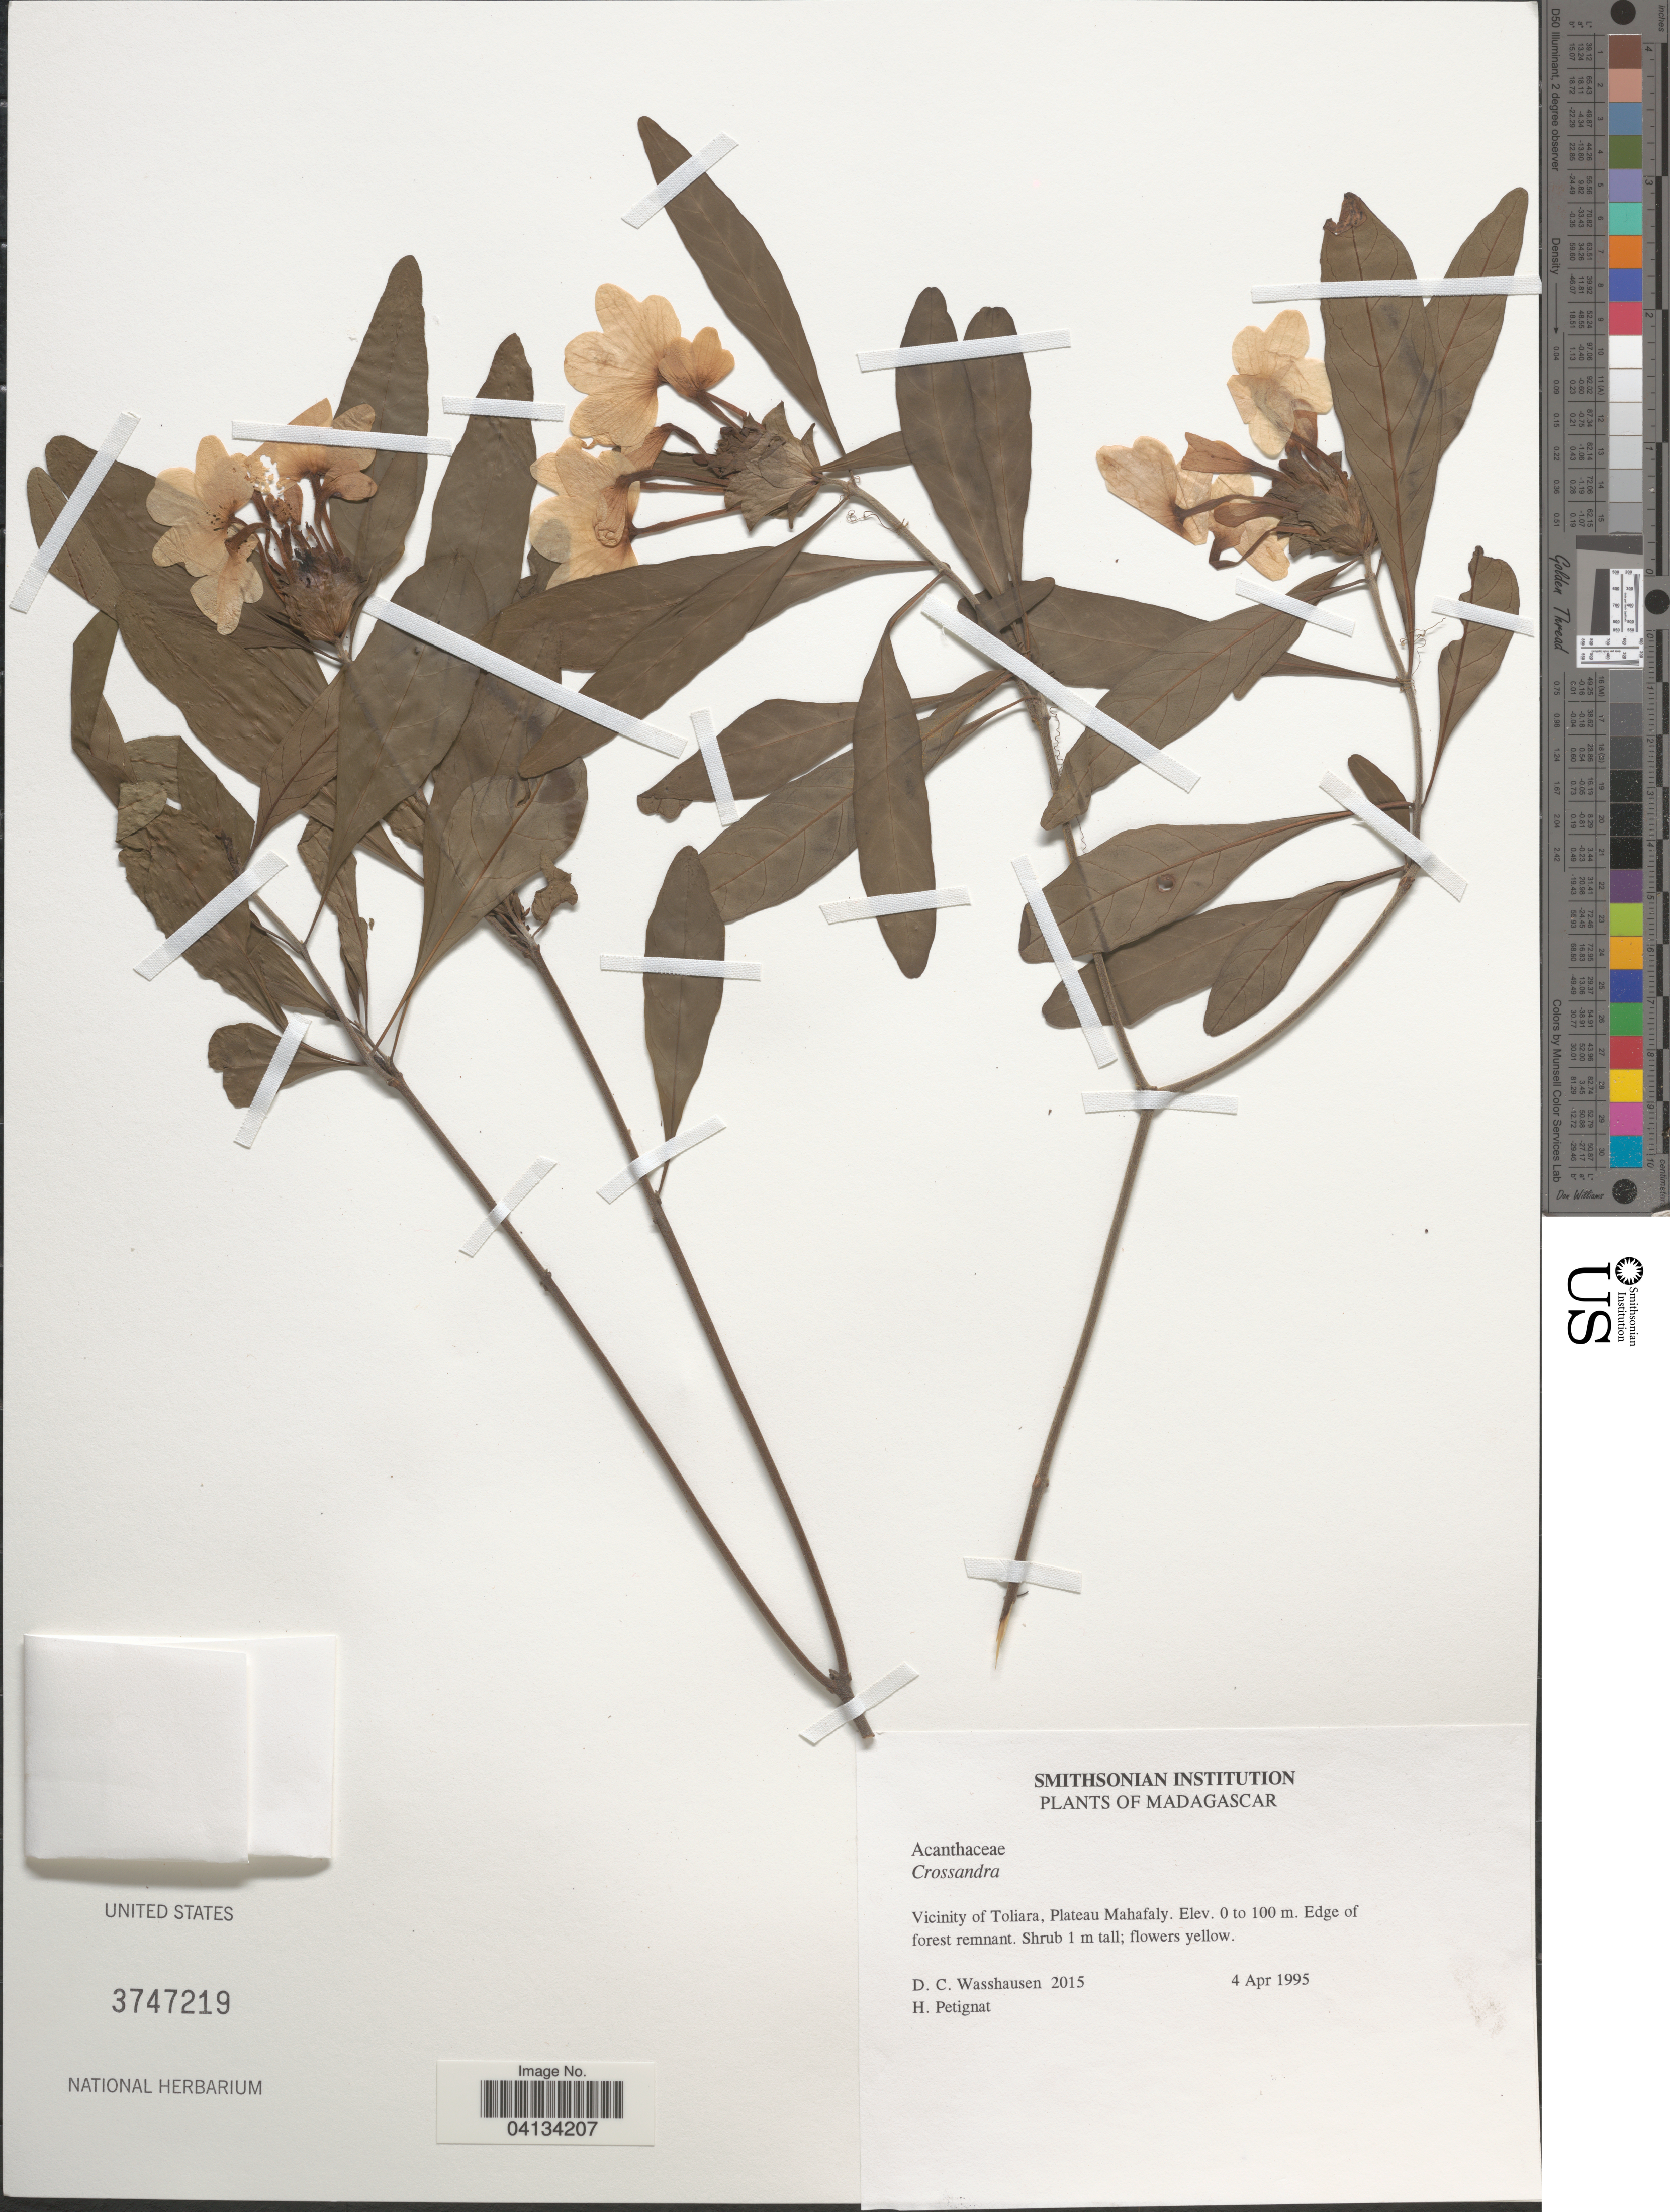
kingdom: Plantae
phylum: Tracheophyta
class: Magnoliopsida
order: Lamiales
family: Acanthaceae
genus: Crossandra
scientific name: Crossandra sp.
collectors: D. C. Wasshausen & H. Petignat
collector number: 2015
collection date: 1995-04-04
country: Madagascar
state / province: Atsimo-Andrefana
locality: Vicinity of Toliara, Plateau Mahafaly.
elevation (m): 0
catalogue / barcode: US 3747219